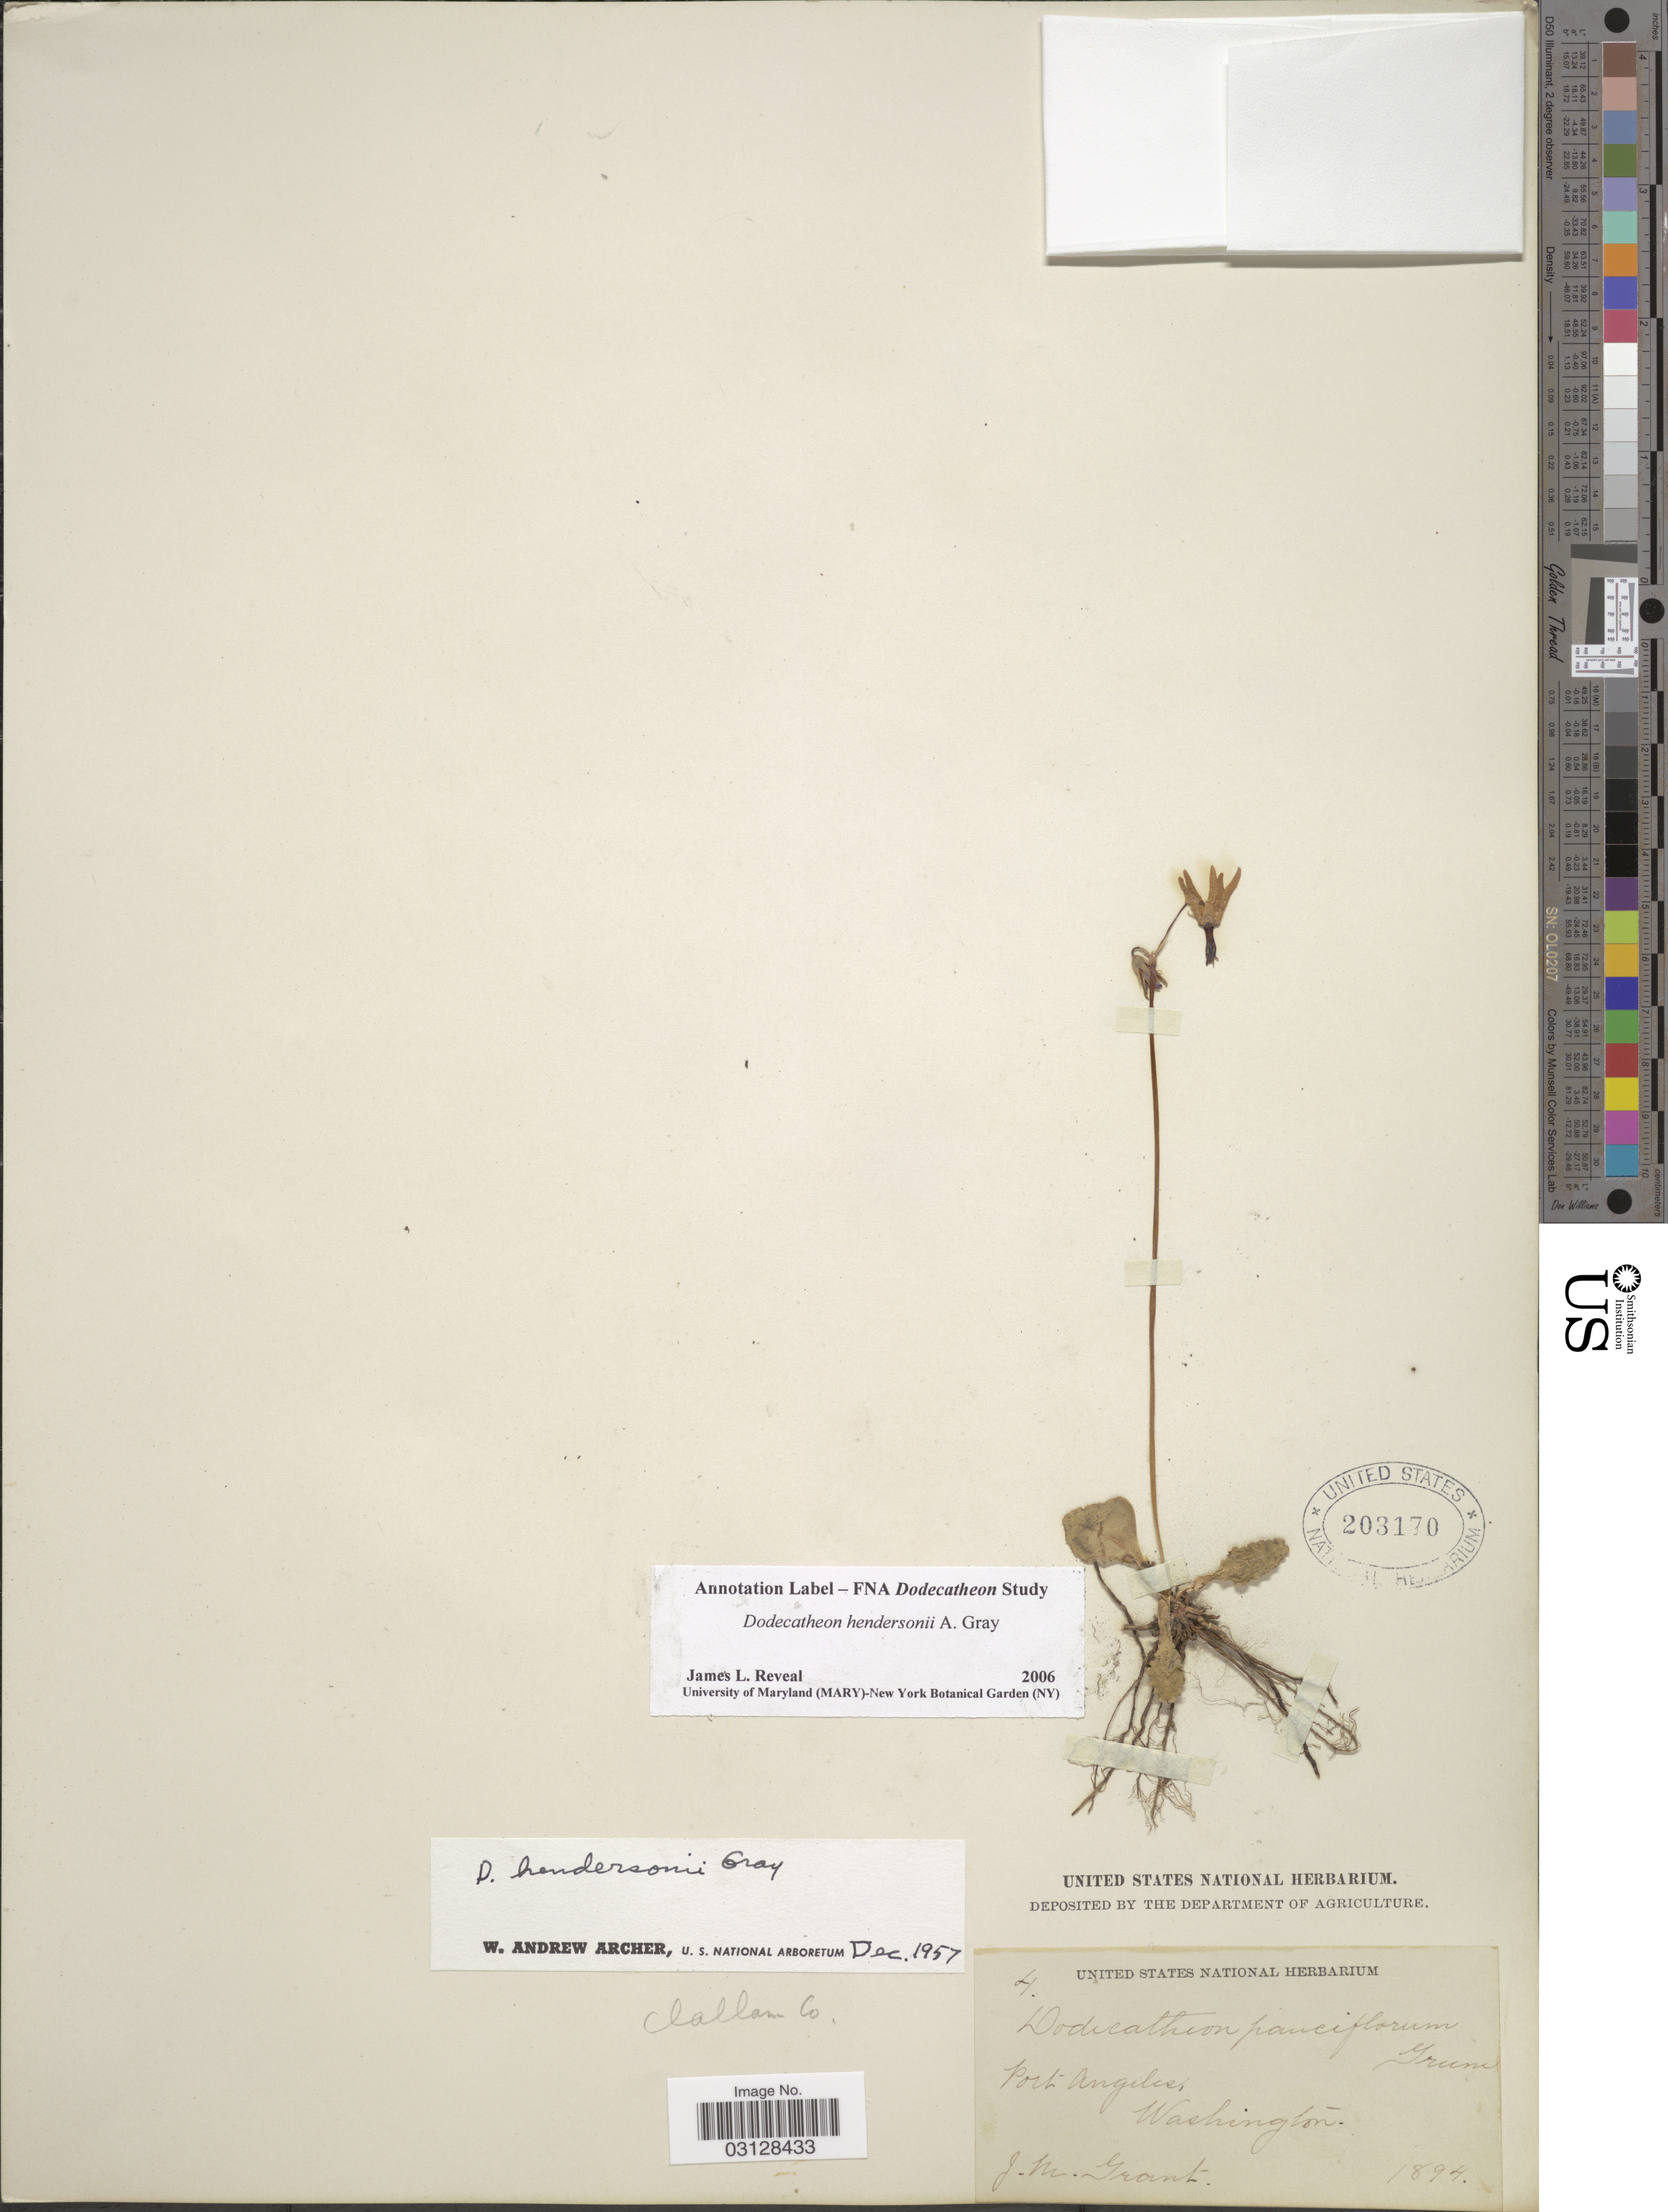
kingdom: Plantae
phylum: Tracheophyta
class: Magnoliopsida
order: Ericales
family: Primulaceae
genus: Dodecatheon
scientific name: Dodecatheon hendersonii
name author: A. Gray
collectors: J. M. Grant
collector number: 4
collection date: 1894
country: United States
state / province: Washington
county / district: Clallam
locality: Port Angeles. Clallam Co.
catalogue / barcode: US 203170